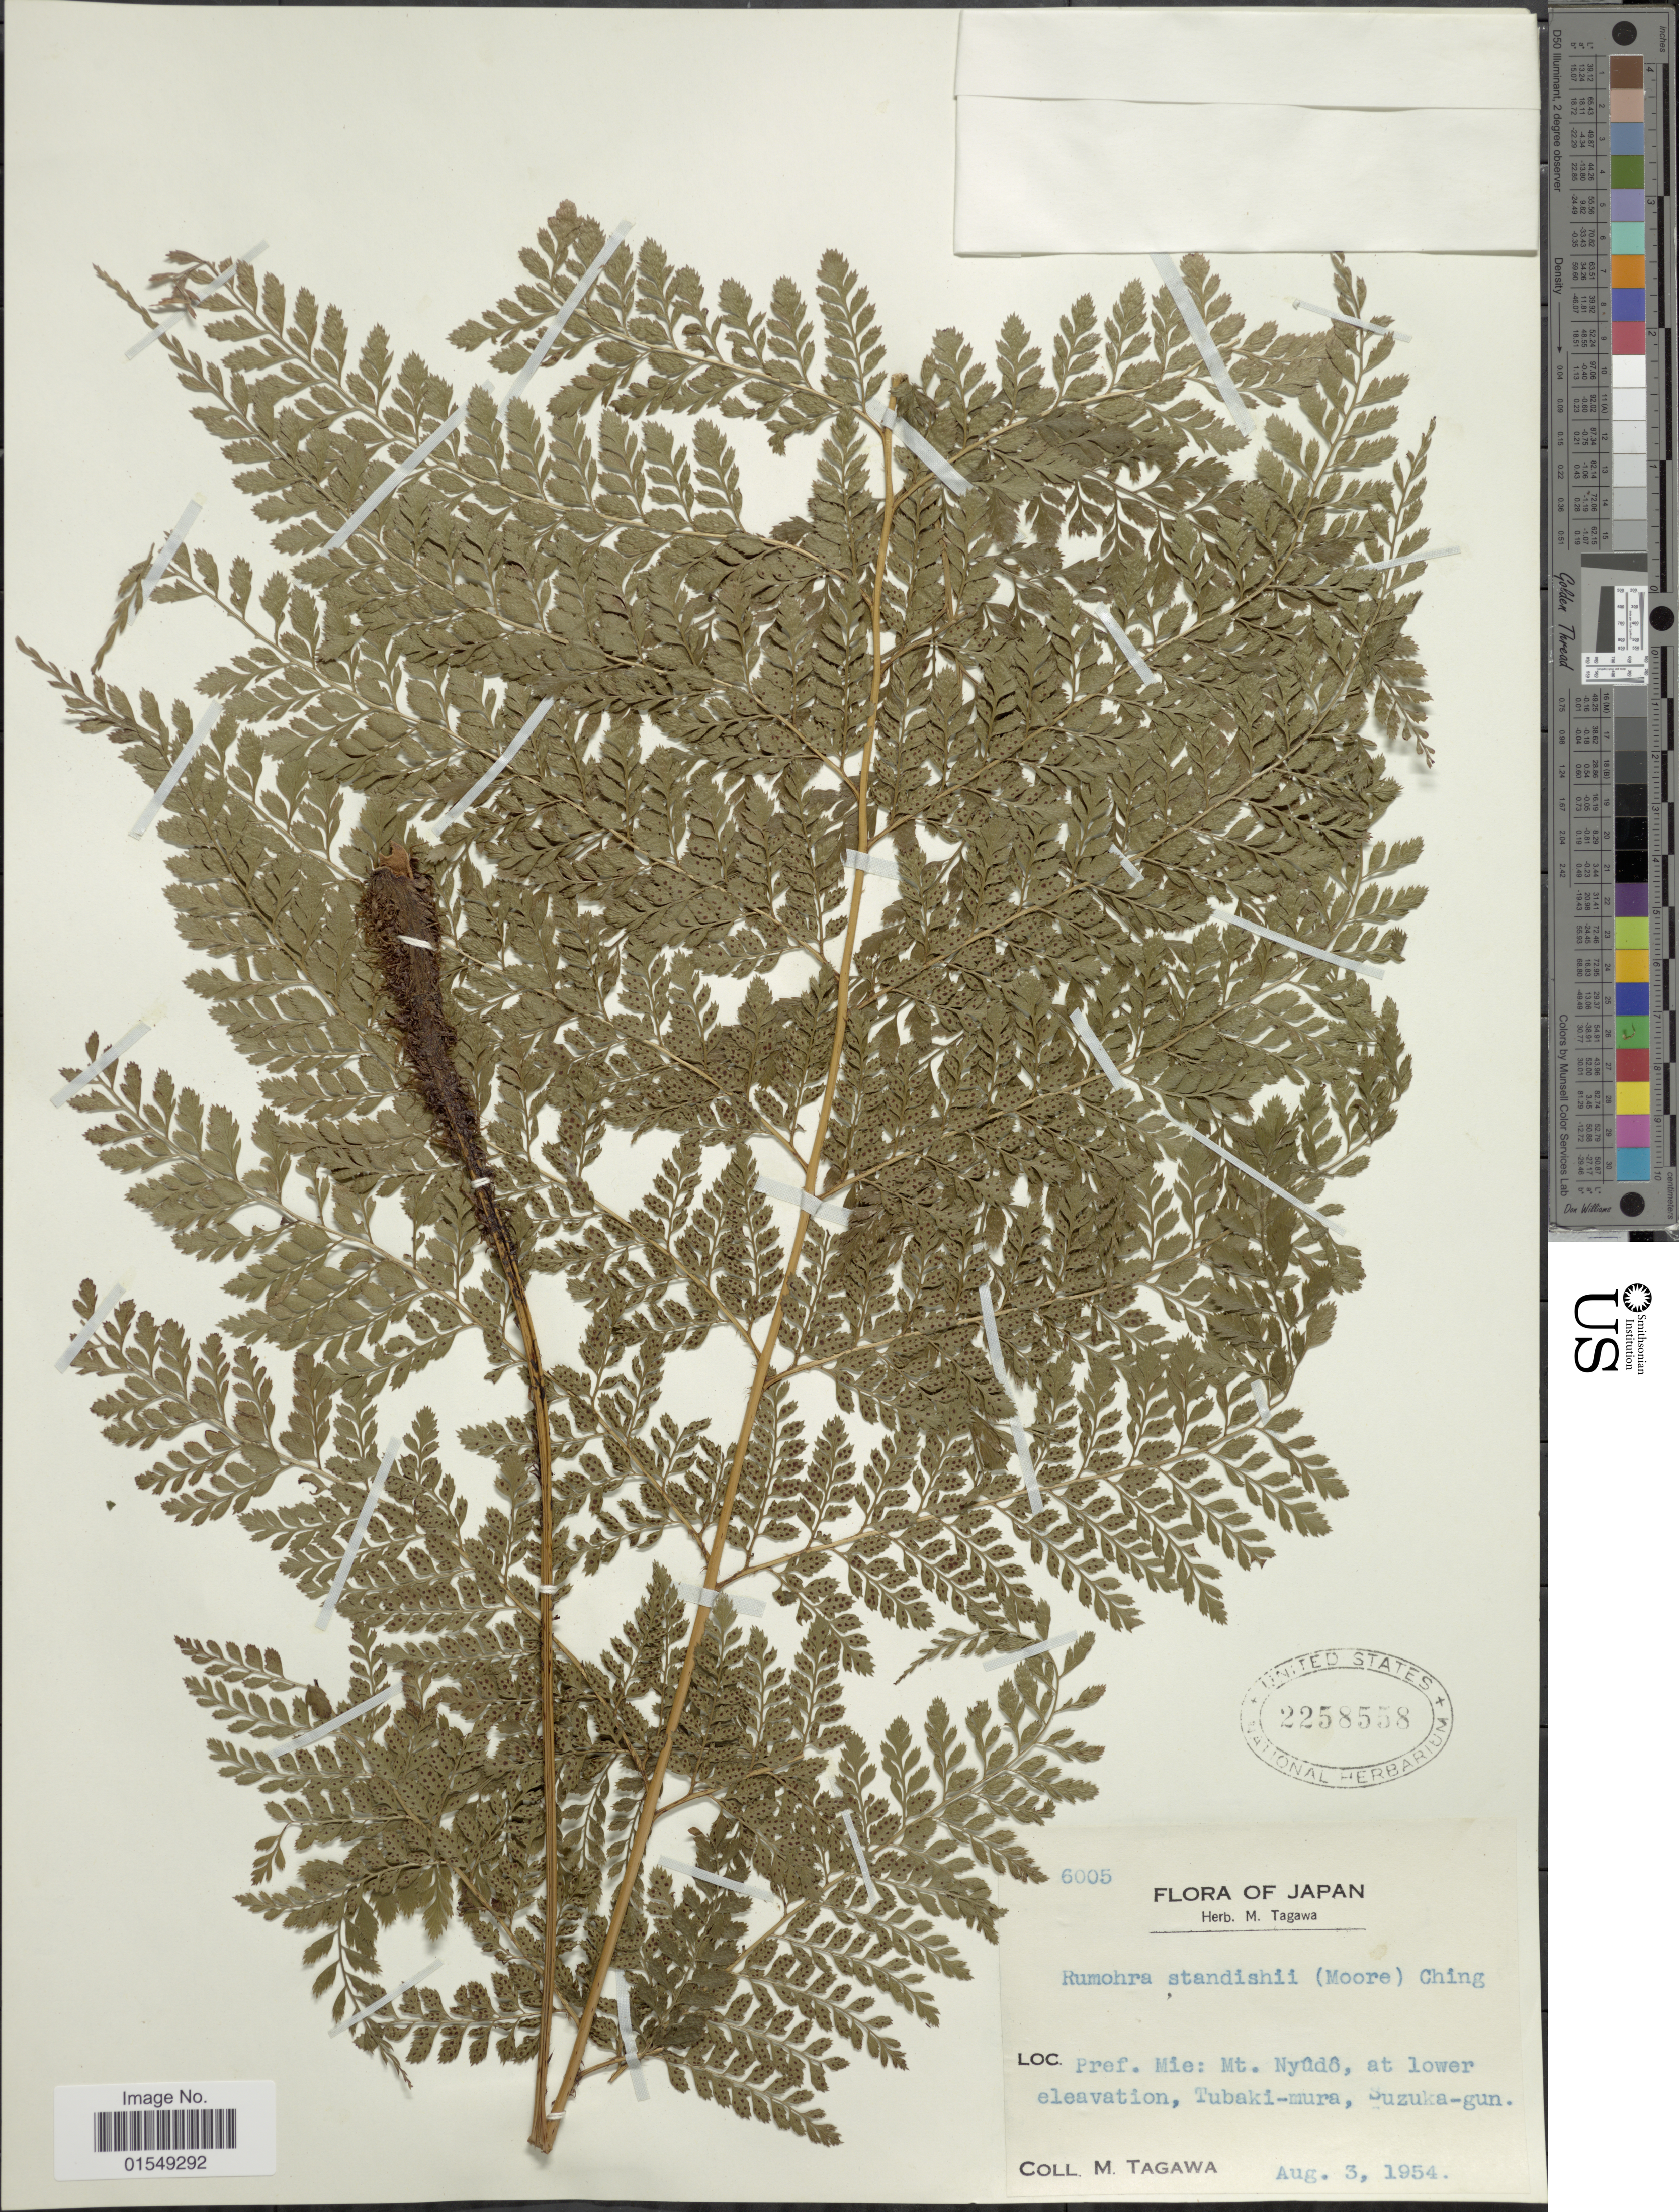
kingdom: Plantae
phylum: Tracheophyta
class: Polypodiopsida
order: Polypodiales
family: Dryopteridaceae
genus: Arachniodes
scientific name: Arachniodes standishii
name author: (T. Moore) Ohwi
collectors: M. Tagawa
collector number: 6005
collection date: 1954-08-03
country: Japan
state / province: Mie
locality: Pref. Mie: Mt. Nyudo, at lower elevation, Tubaki-mura, Suzuka-gun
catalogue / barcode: US 2258558